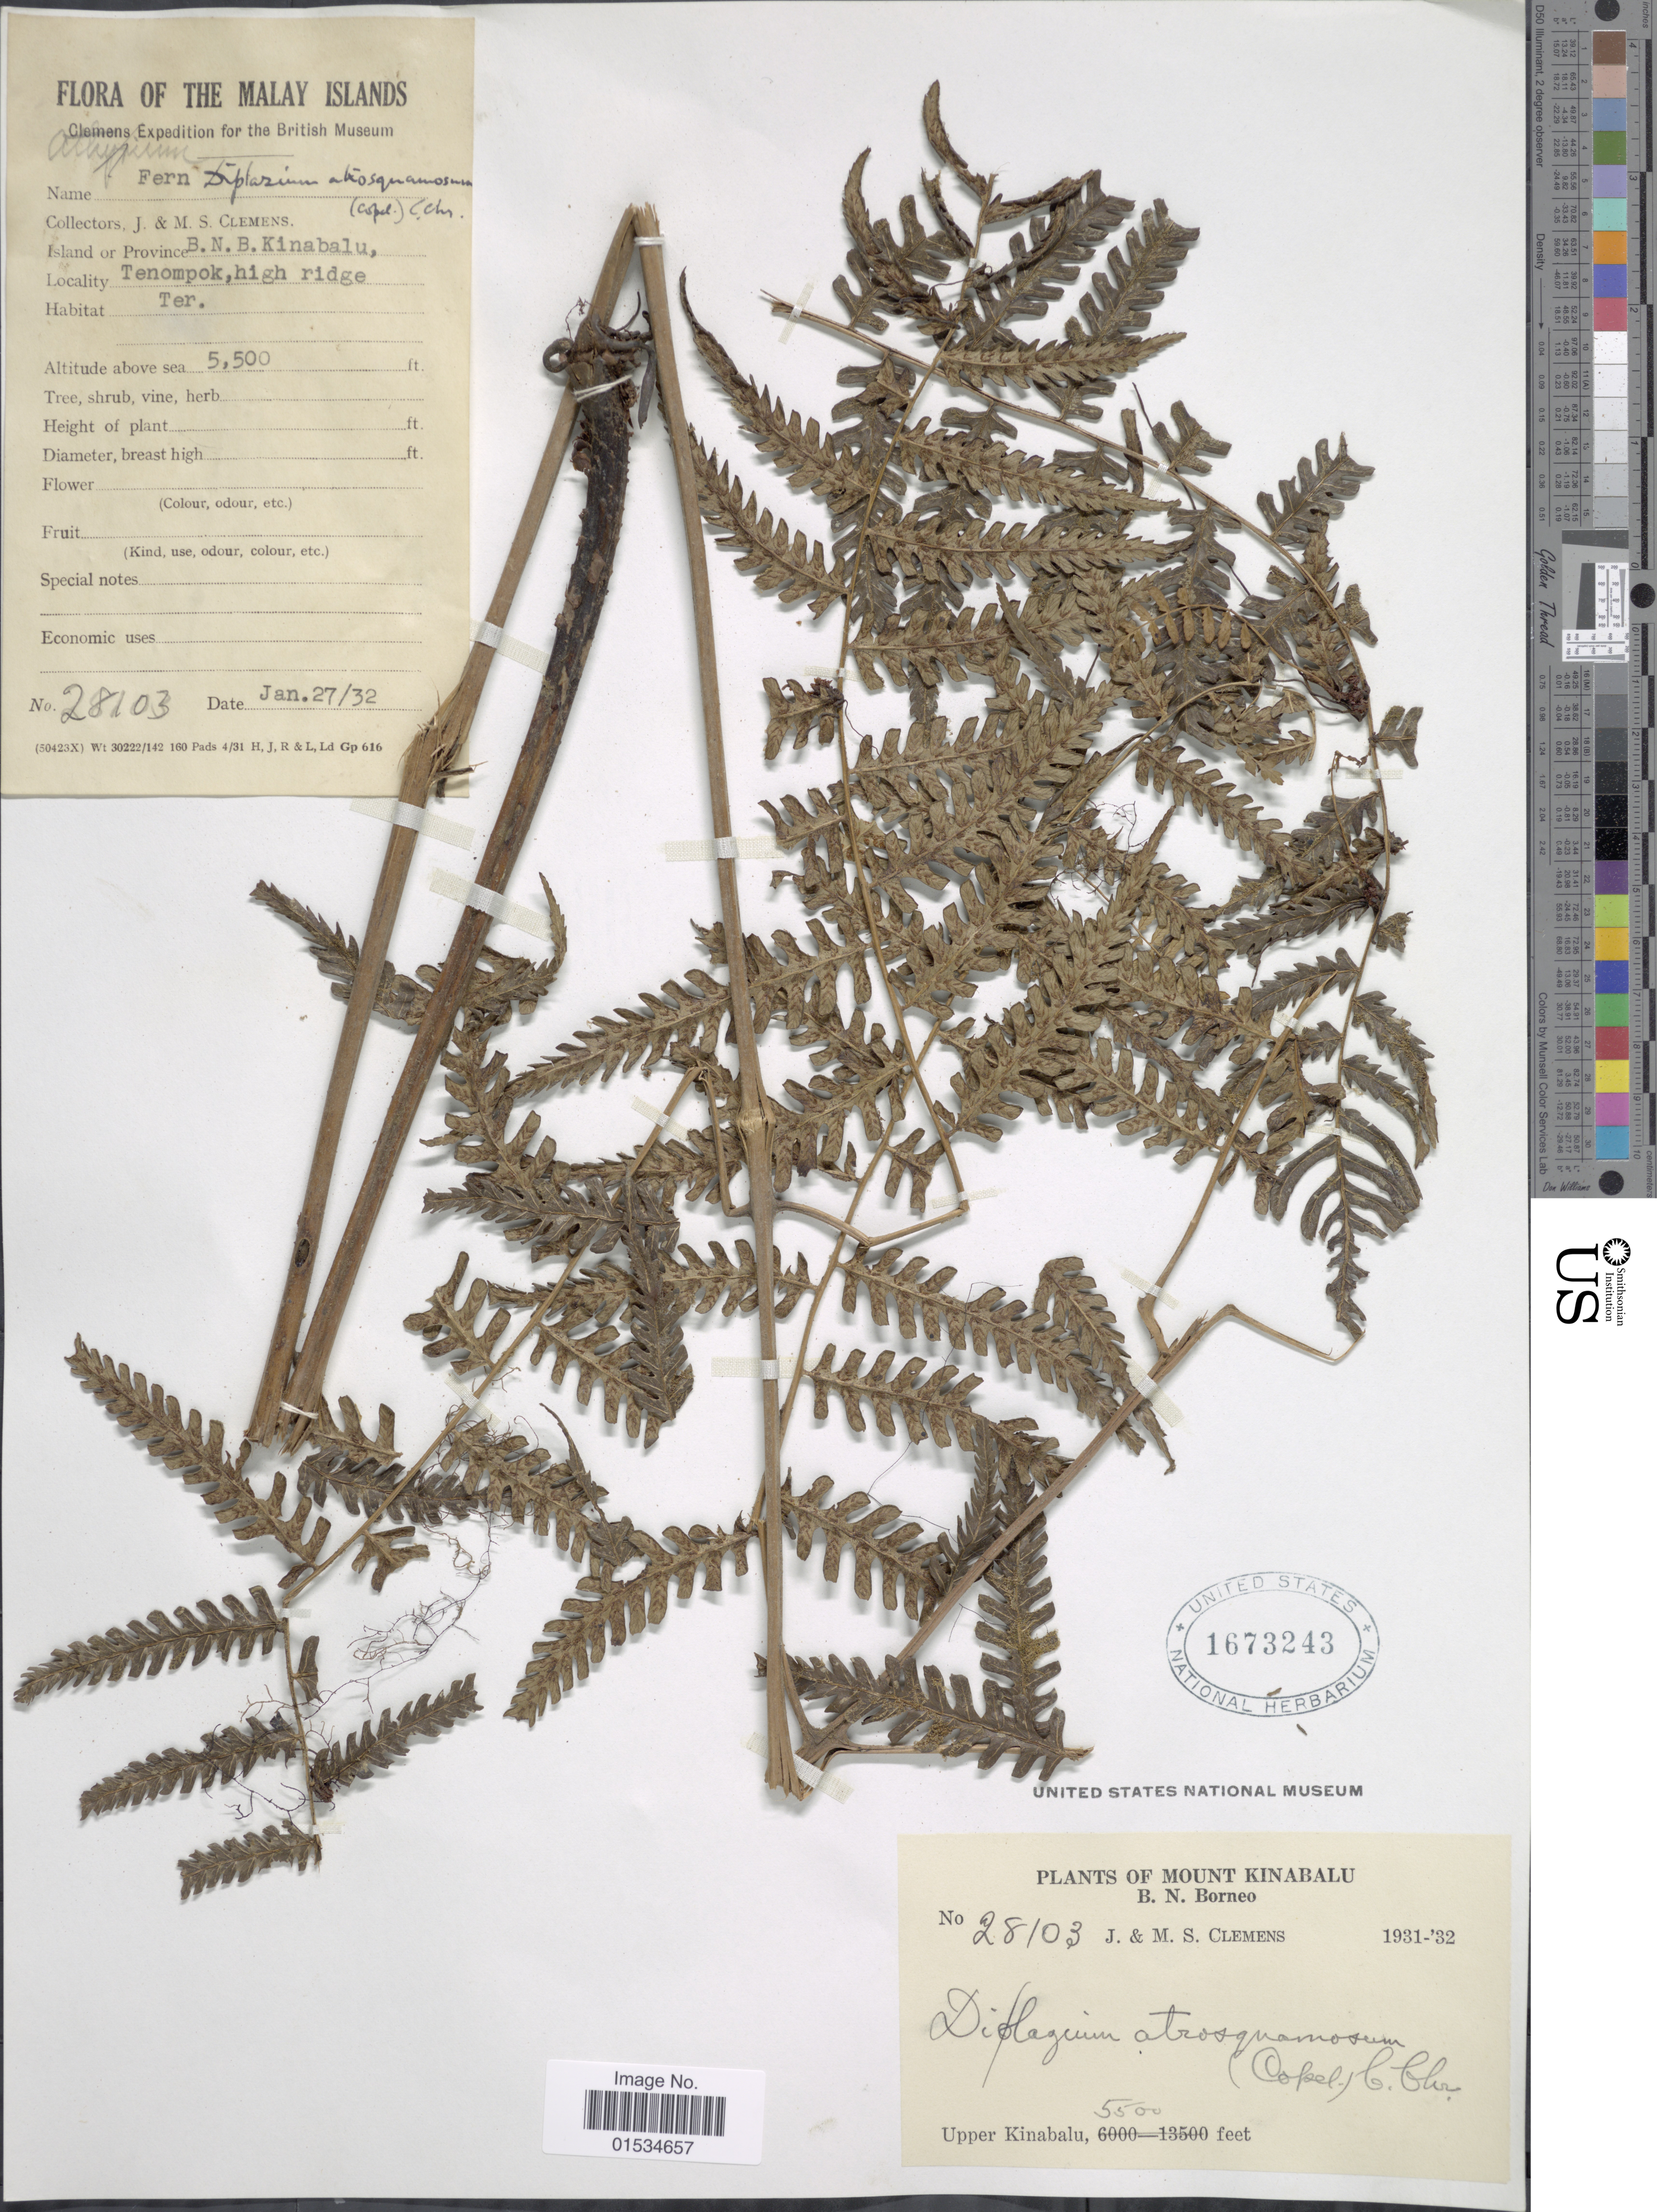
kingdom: Plantae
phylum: Tracheophyta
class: Polypodiopsida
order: Polypodiales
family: Athyriaceae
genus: Diplazium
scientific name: Diplazium atrosquamosum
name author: (Copel.) C. Chr.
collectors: J. Clemens & M. S. Clemens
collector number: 28103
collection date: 1931/1932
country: Malaysia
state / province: Sabah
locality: Mount Kinabalu, B.N. Borneo, Upper Kinabalu, Tenompok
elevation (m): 1676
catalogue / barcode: US 1673243